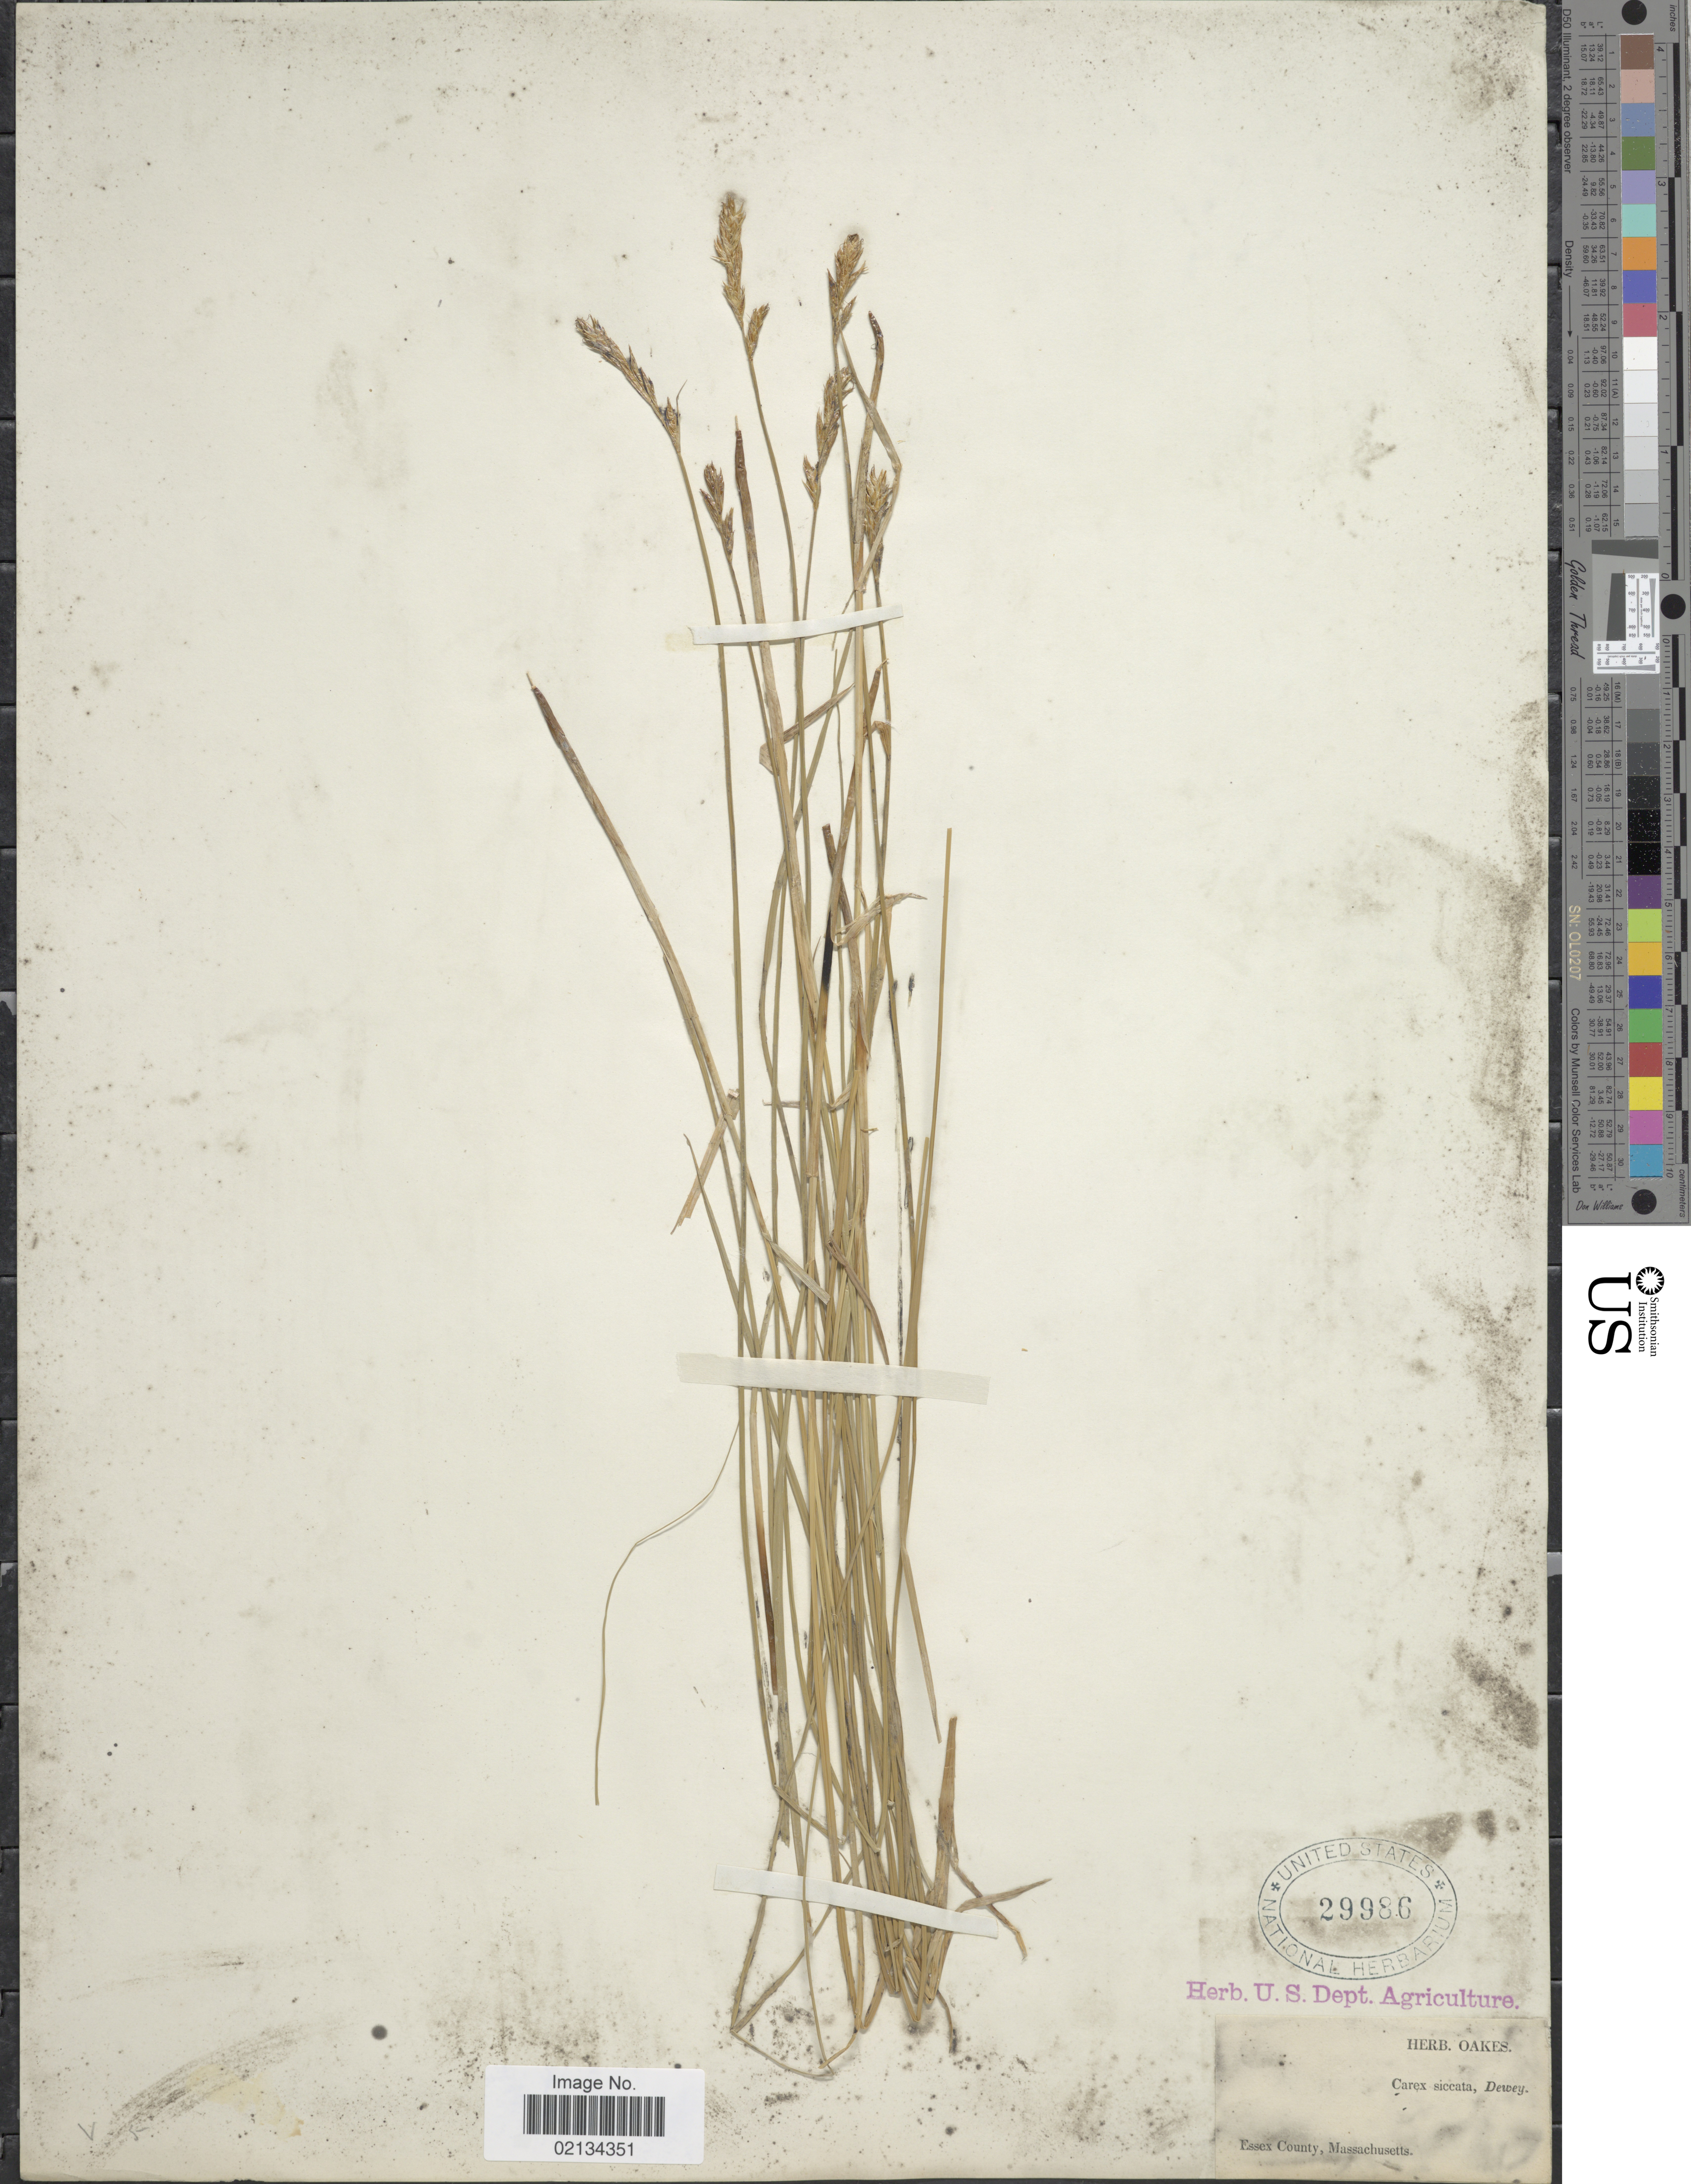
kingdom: Plantae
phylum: Tracheophyta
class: Liliopsida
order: Poales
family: Cyperaceae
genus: Carex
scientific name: Carex siccata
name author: Dewey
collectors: ex herb. Oakes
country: United States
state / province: Massachusetts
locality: Essex County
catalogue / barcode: US 29986